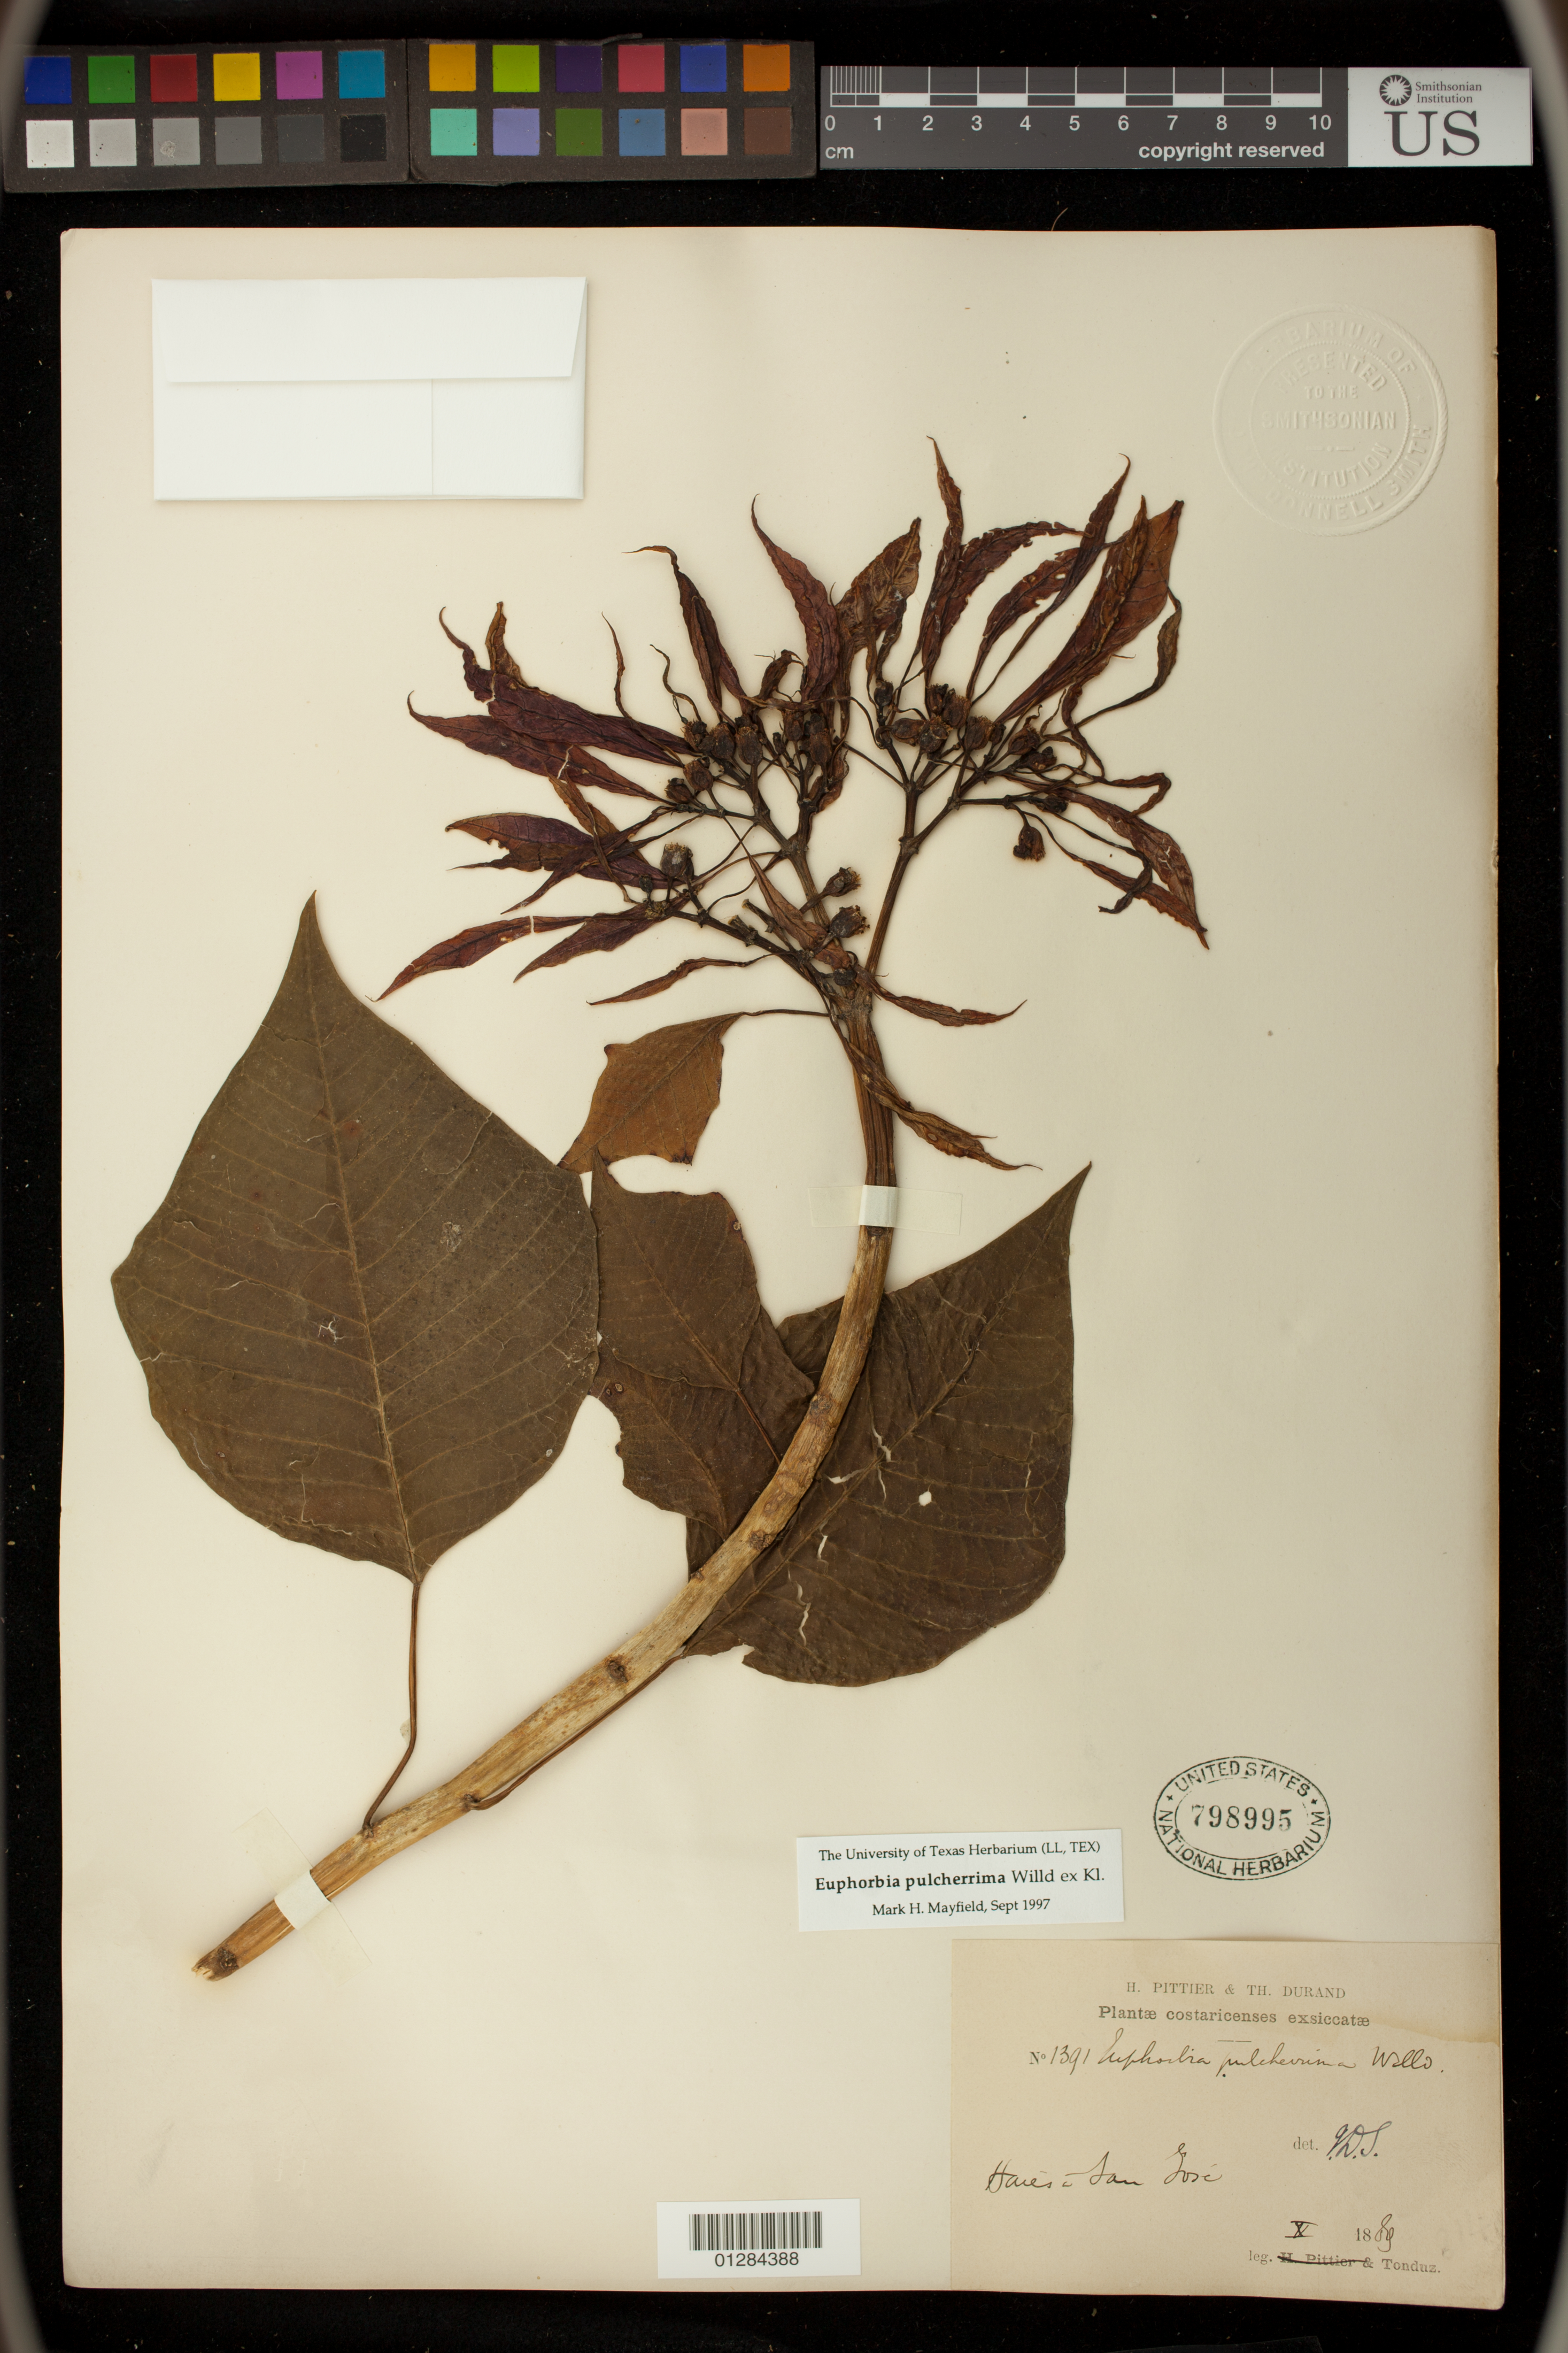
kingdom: Plantae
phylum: Tracheophyta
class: Magnoliopsida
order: Malpighiales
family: Euphorbiaceae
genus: Euphorbia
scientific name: Euphorbia pulcherrima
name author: Willd. ex Klotzsch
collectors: Ton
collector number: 1391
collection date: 1889-10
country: Costa Rica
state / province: San José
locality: Hares San Jose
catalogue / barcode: US 798995